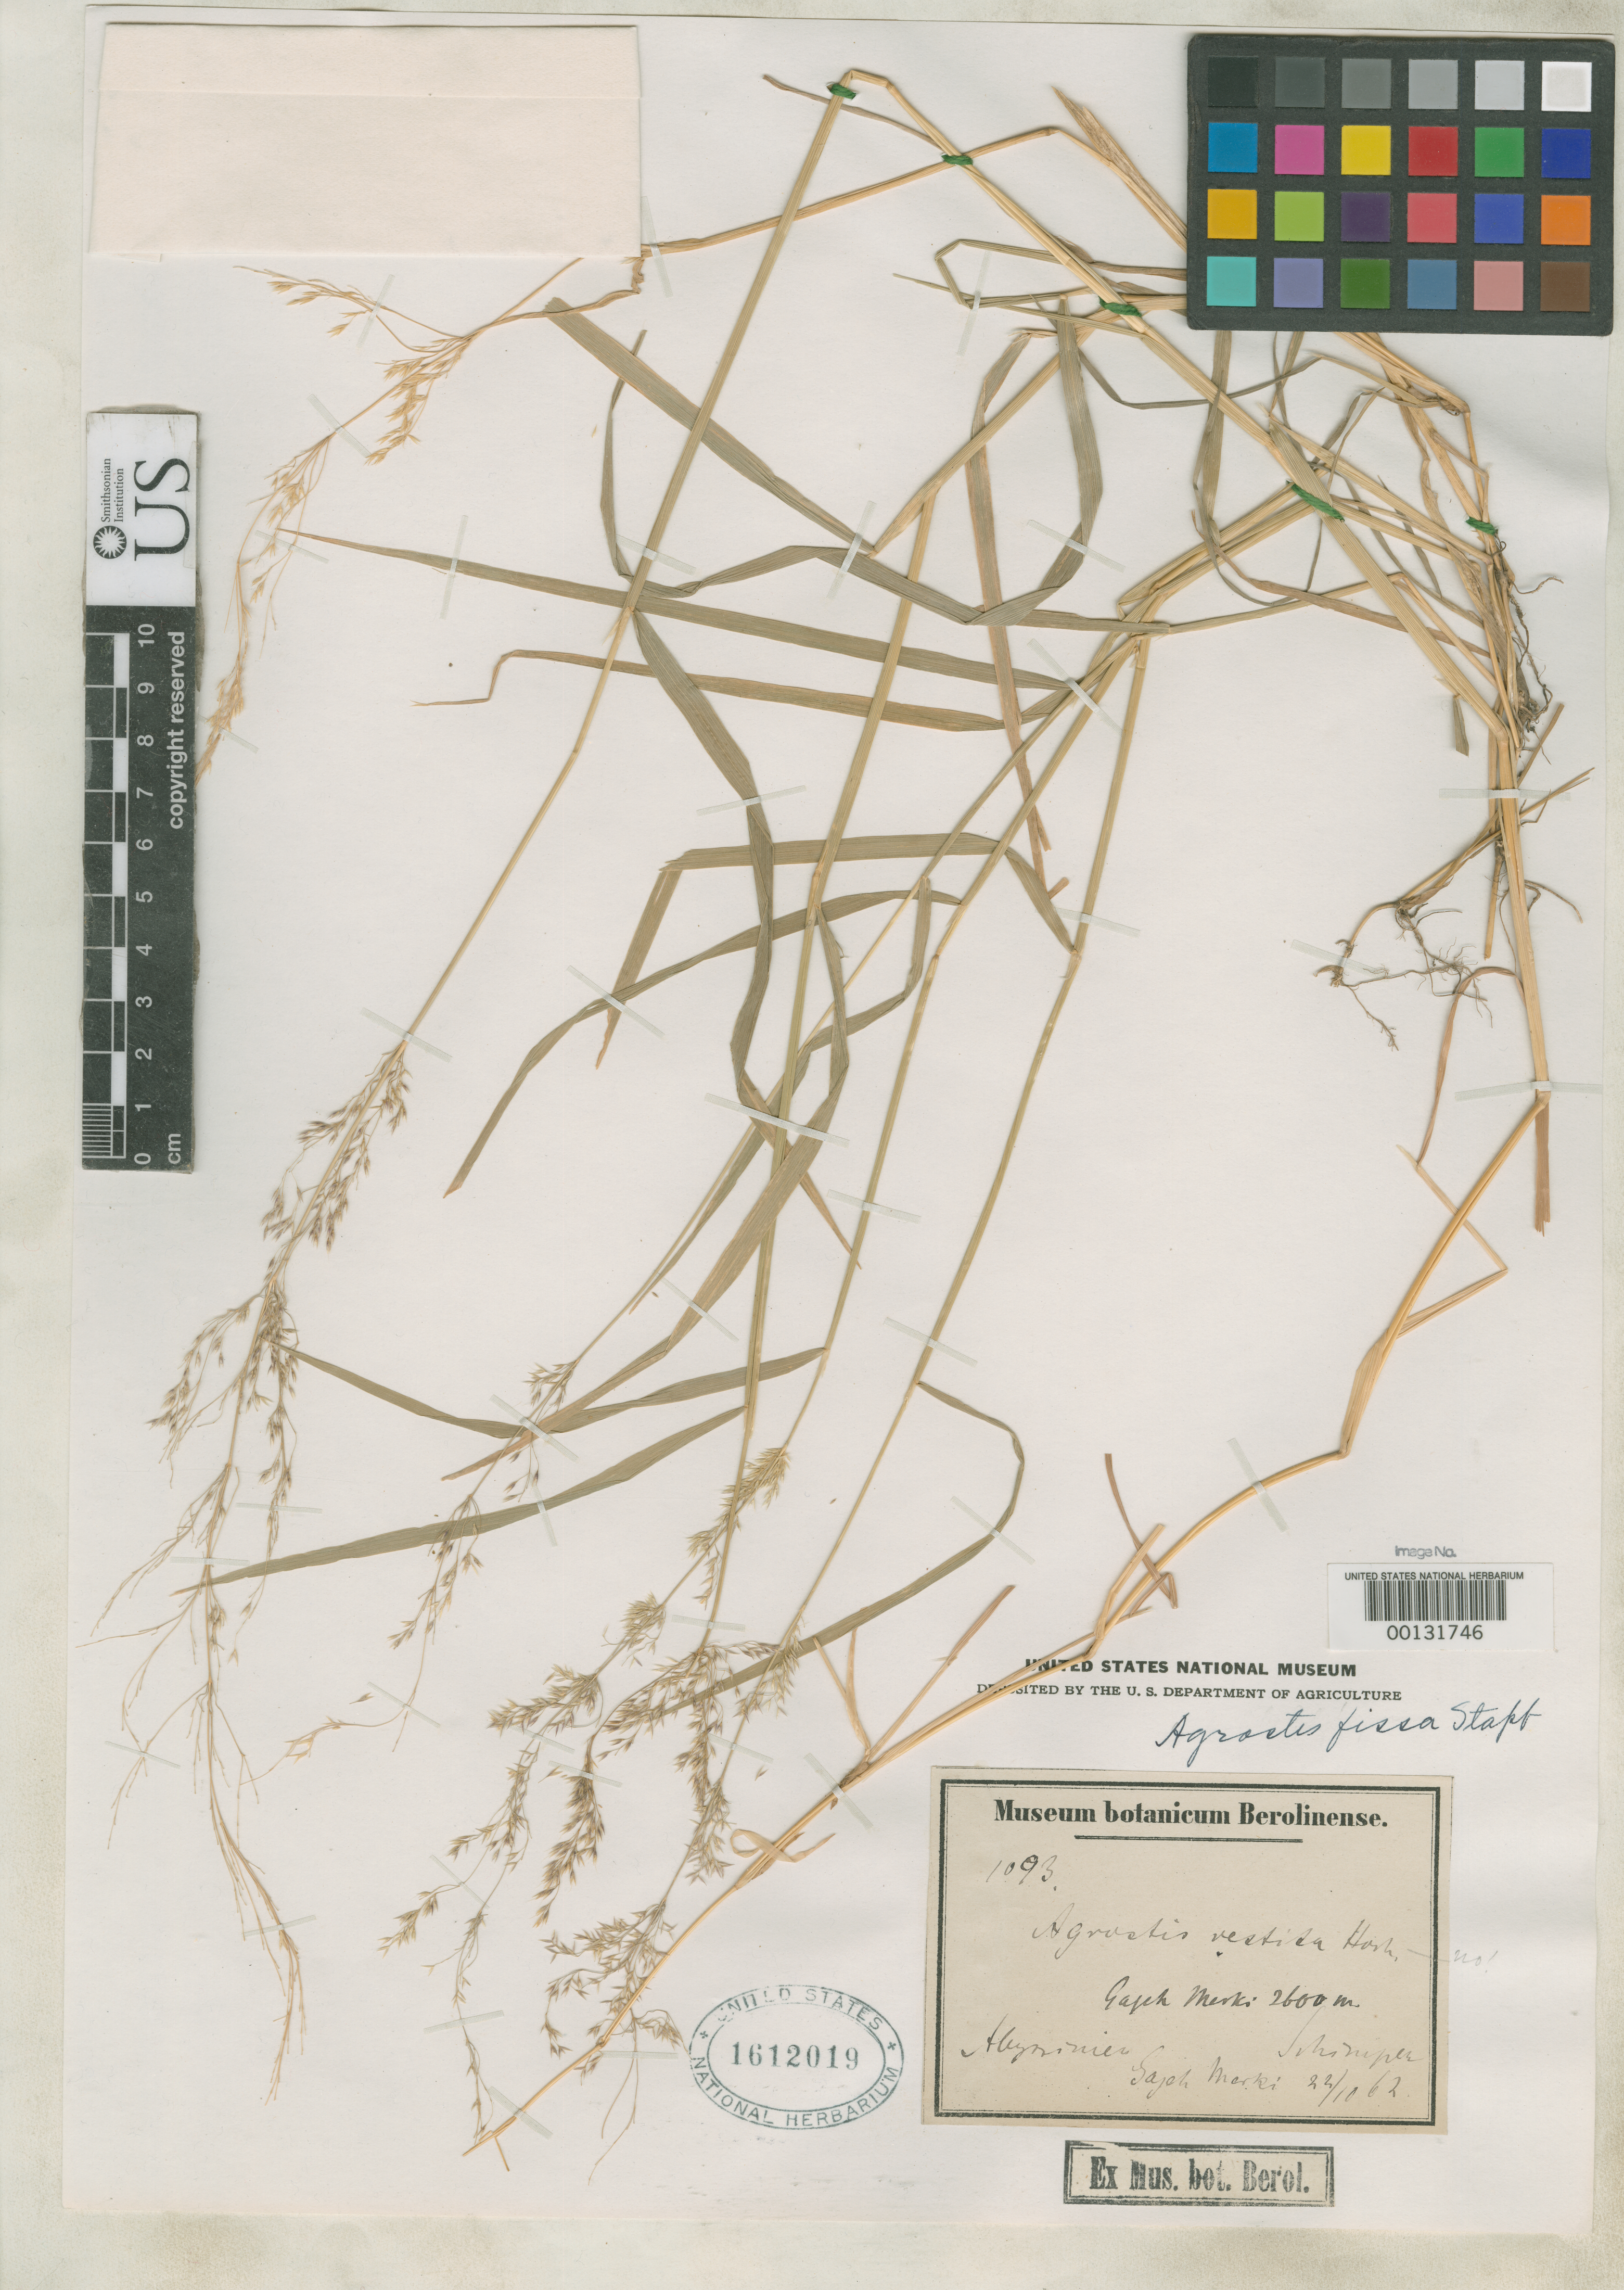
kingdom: Plantae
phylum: Tracheophyta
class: Liliopsida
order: Poales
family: Poaceae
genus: Agrostis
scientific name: Agrostis fissa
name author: Stapf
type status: Isotype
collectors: G. W. Schimper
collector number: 1093 (1863-b Coll.)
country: Ethiopia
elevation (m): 2600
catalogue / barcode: US 1612019